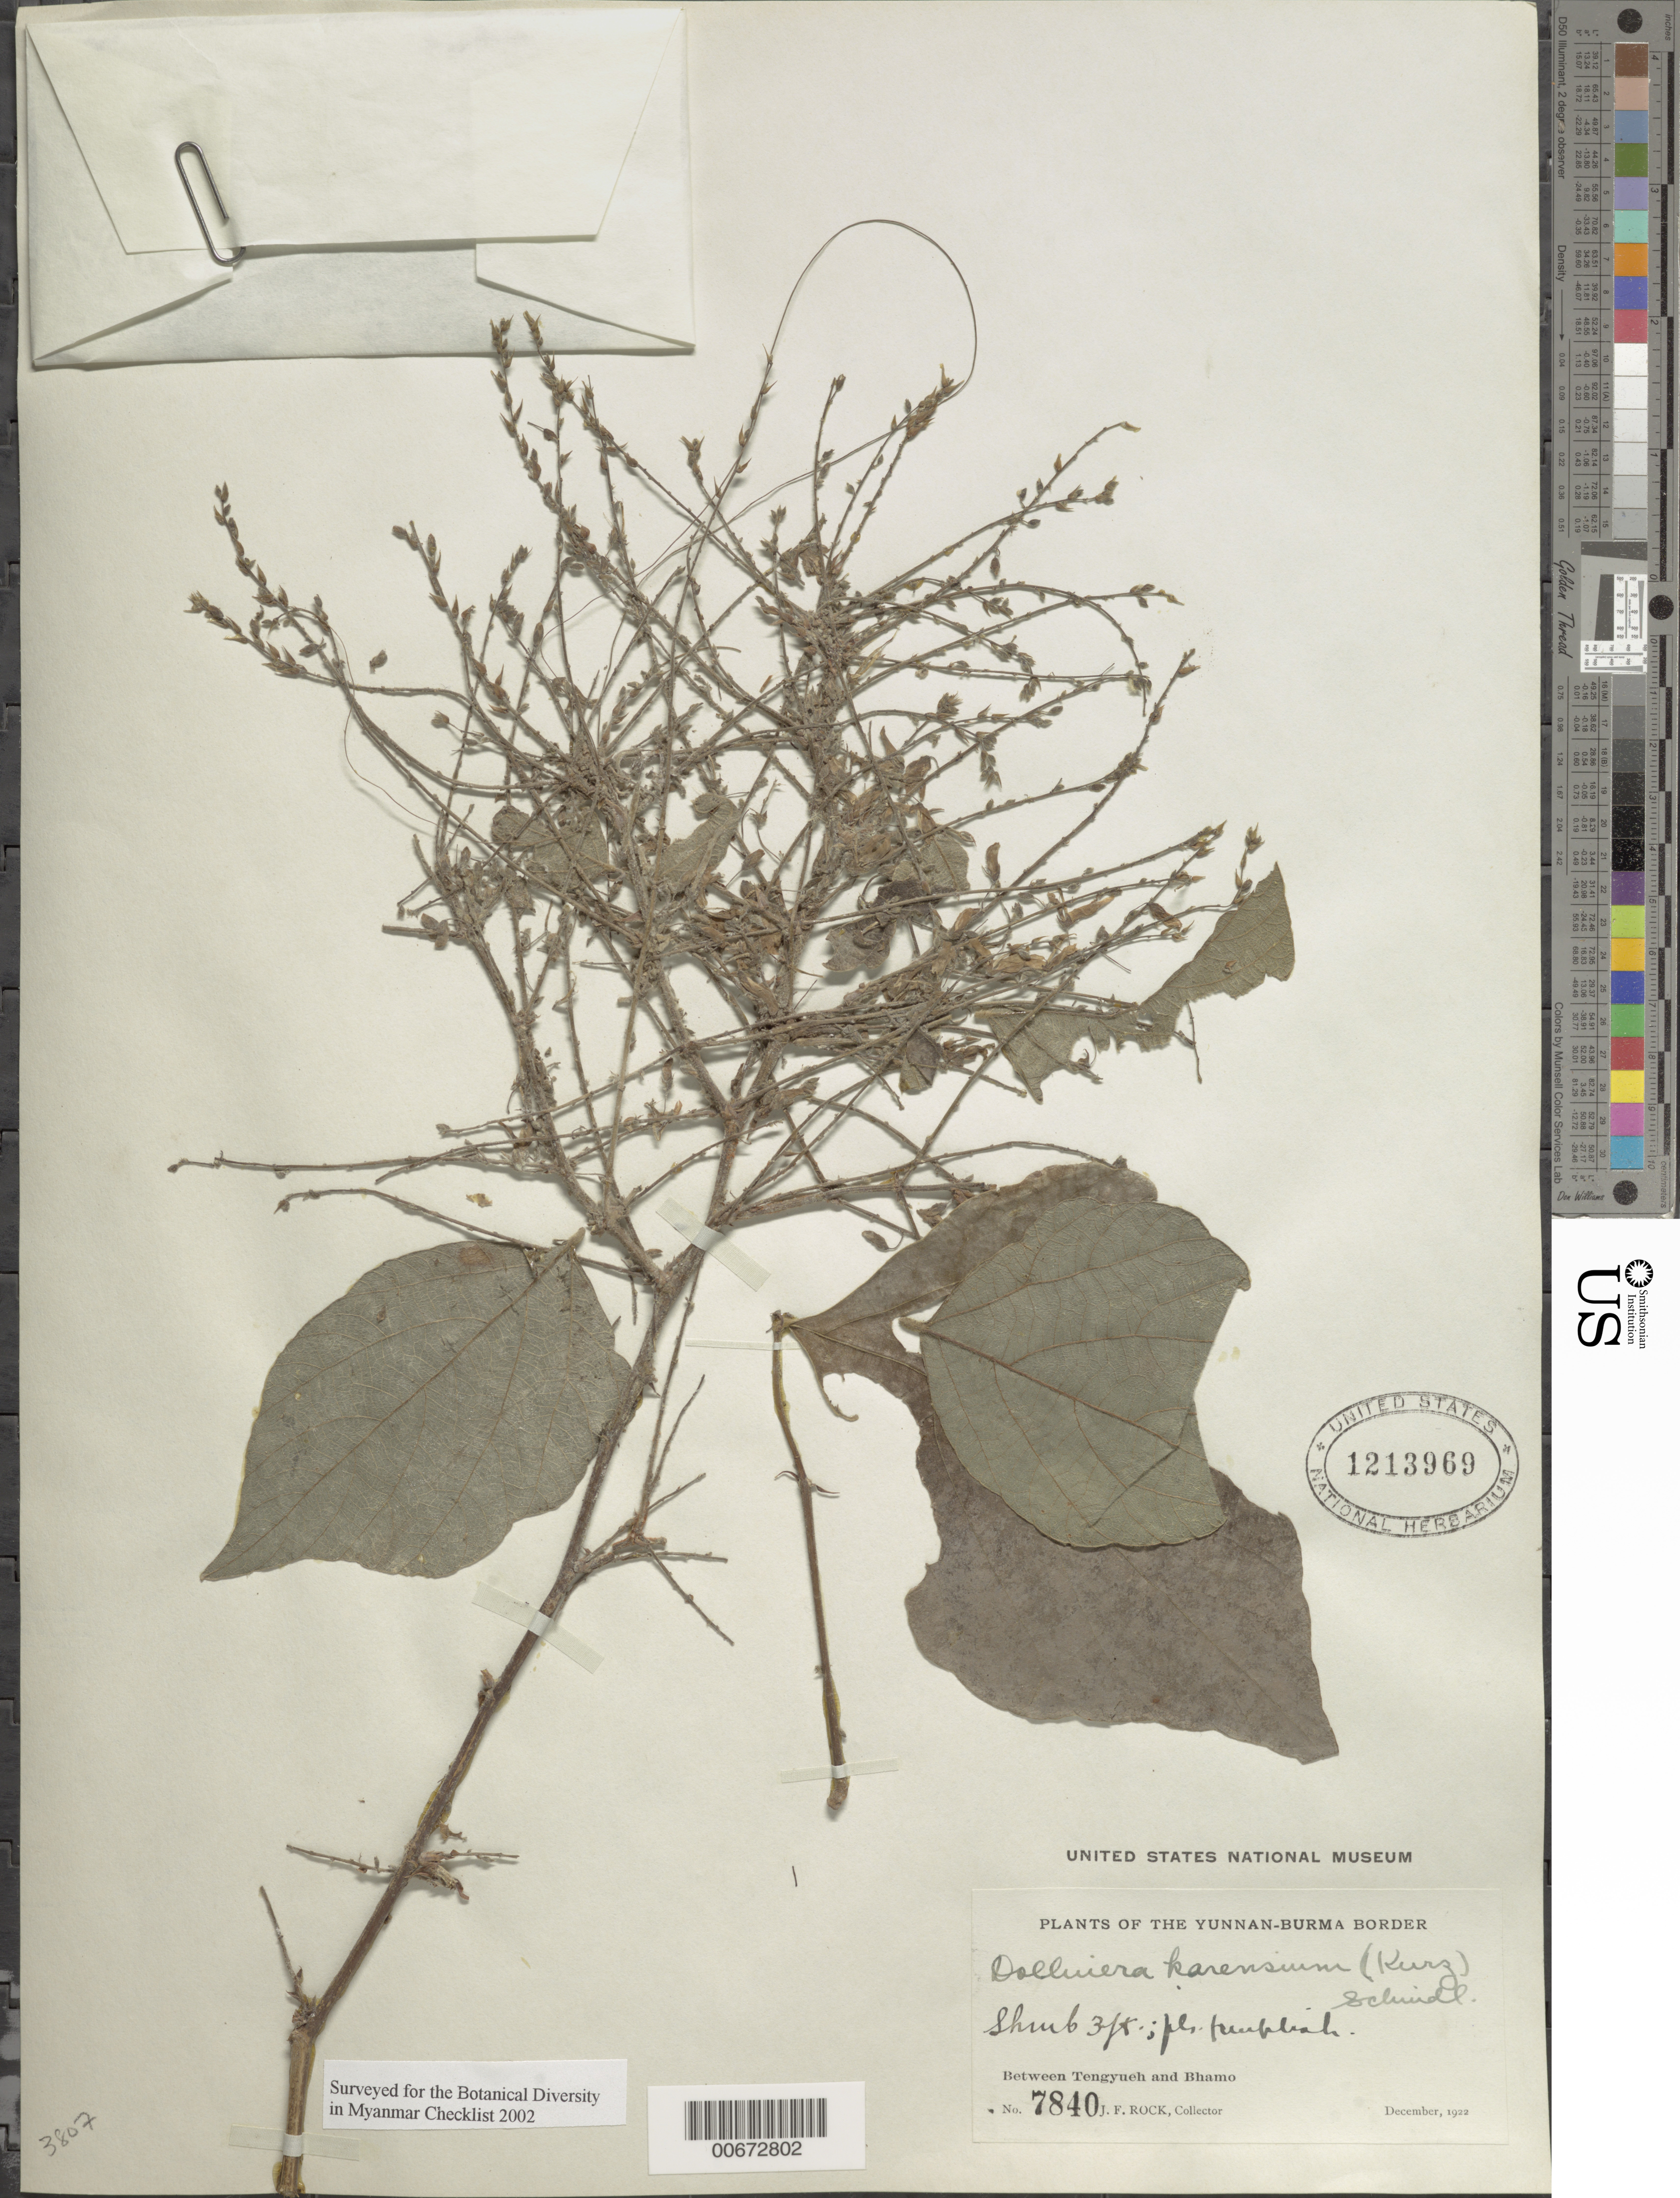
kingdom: Plantae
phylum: Tracheophyta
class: Magnoliopsida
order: Fabales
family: Fabaceae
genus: Puhuaea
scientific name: Puhuaea megaphylla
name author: (Zoll. & Moritzi) H. Ohashi & K. Ohashi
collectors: J. F. Rock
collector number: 7840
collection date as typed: Dec 1922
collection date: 1922-12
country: Myanmar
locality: Yunnan-Burma border, between Tengyueh and Bhamo.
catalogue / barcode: US 1213969